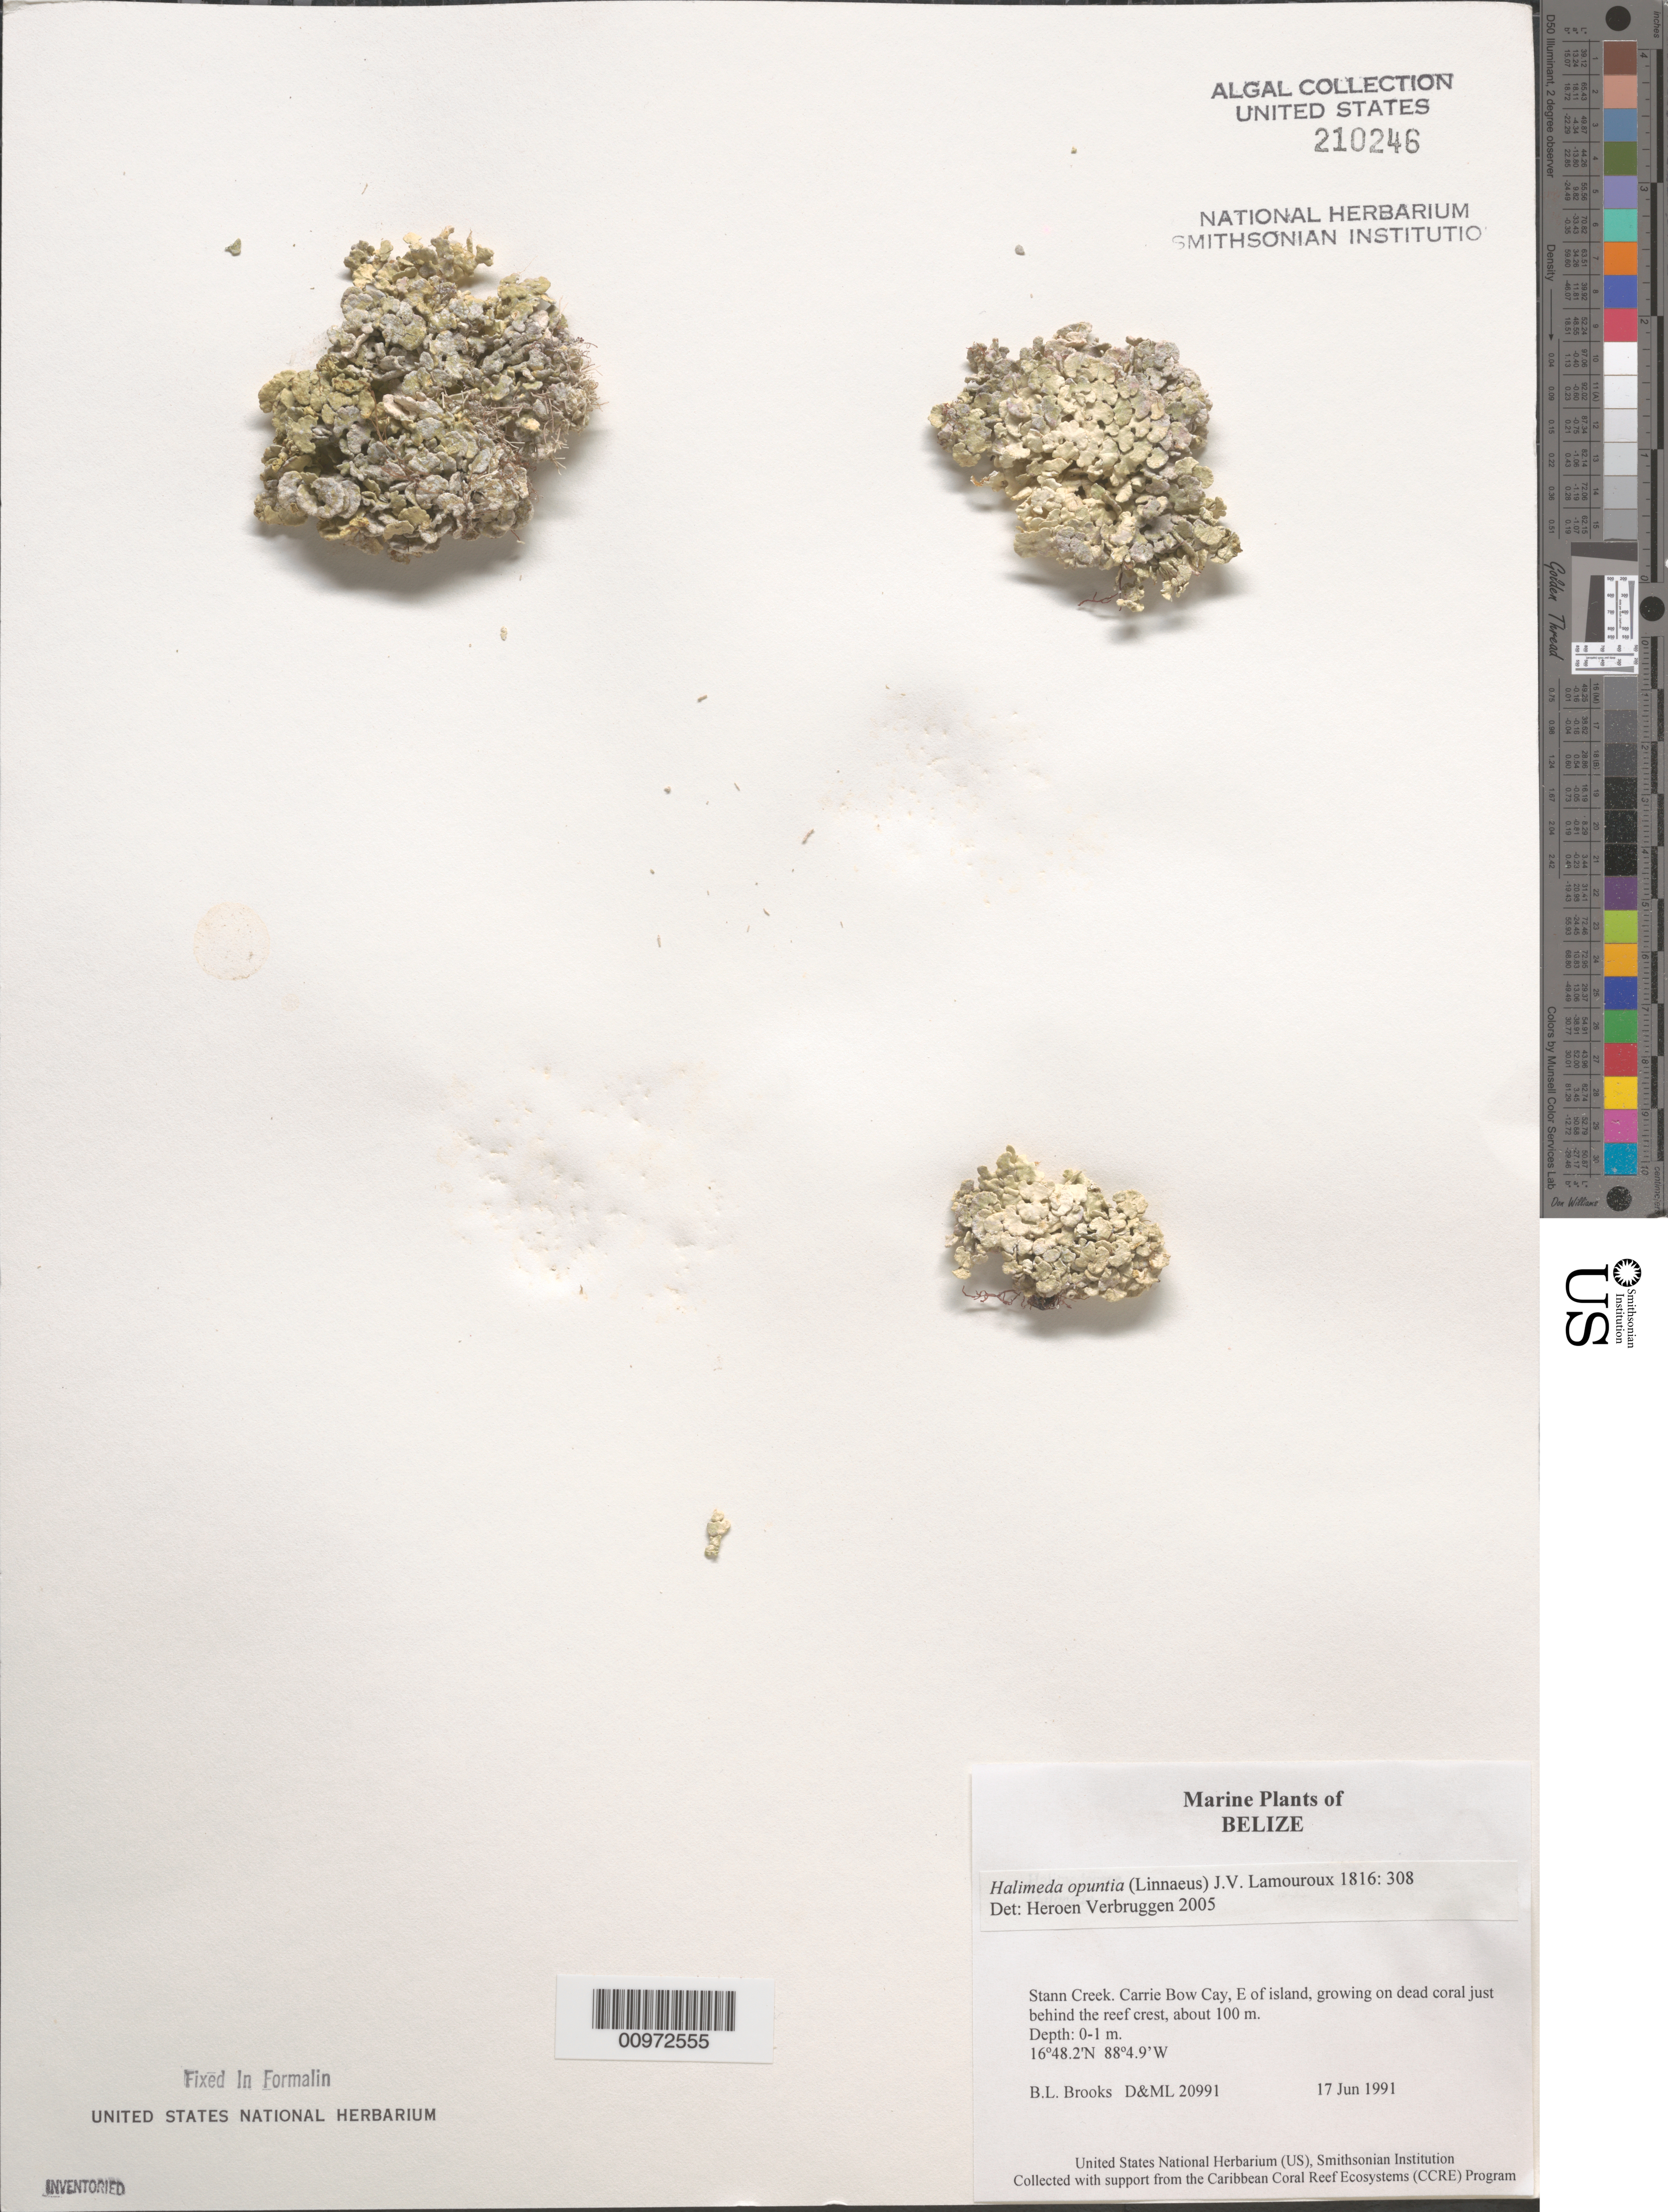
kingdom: Plantae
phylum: Chlorophyta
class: Ulvophyceae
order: Bryopsidales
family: Halimedaceae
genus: Halimeda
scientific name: Halimeda opuntia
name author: (L.) J.V.Lamouroux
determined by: Verbruggen, H.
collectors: B. Brooks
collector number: D&ML 20991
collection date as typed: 17 Jun 1991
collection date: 1991-06-17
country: Belize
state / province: Stann Creek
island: Carrie Bow Cay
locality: East of island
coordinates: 16 48.2'N, 88 4.9'W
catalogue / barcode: US 210246